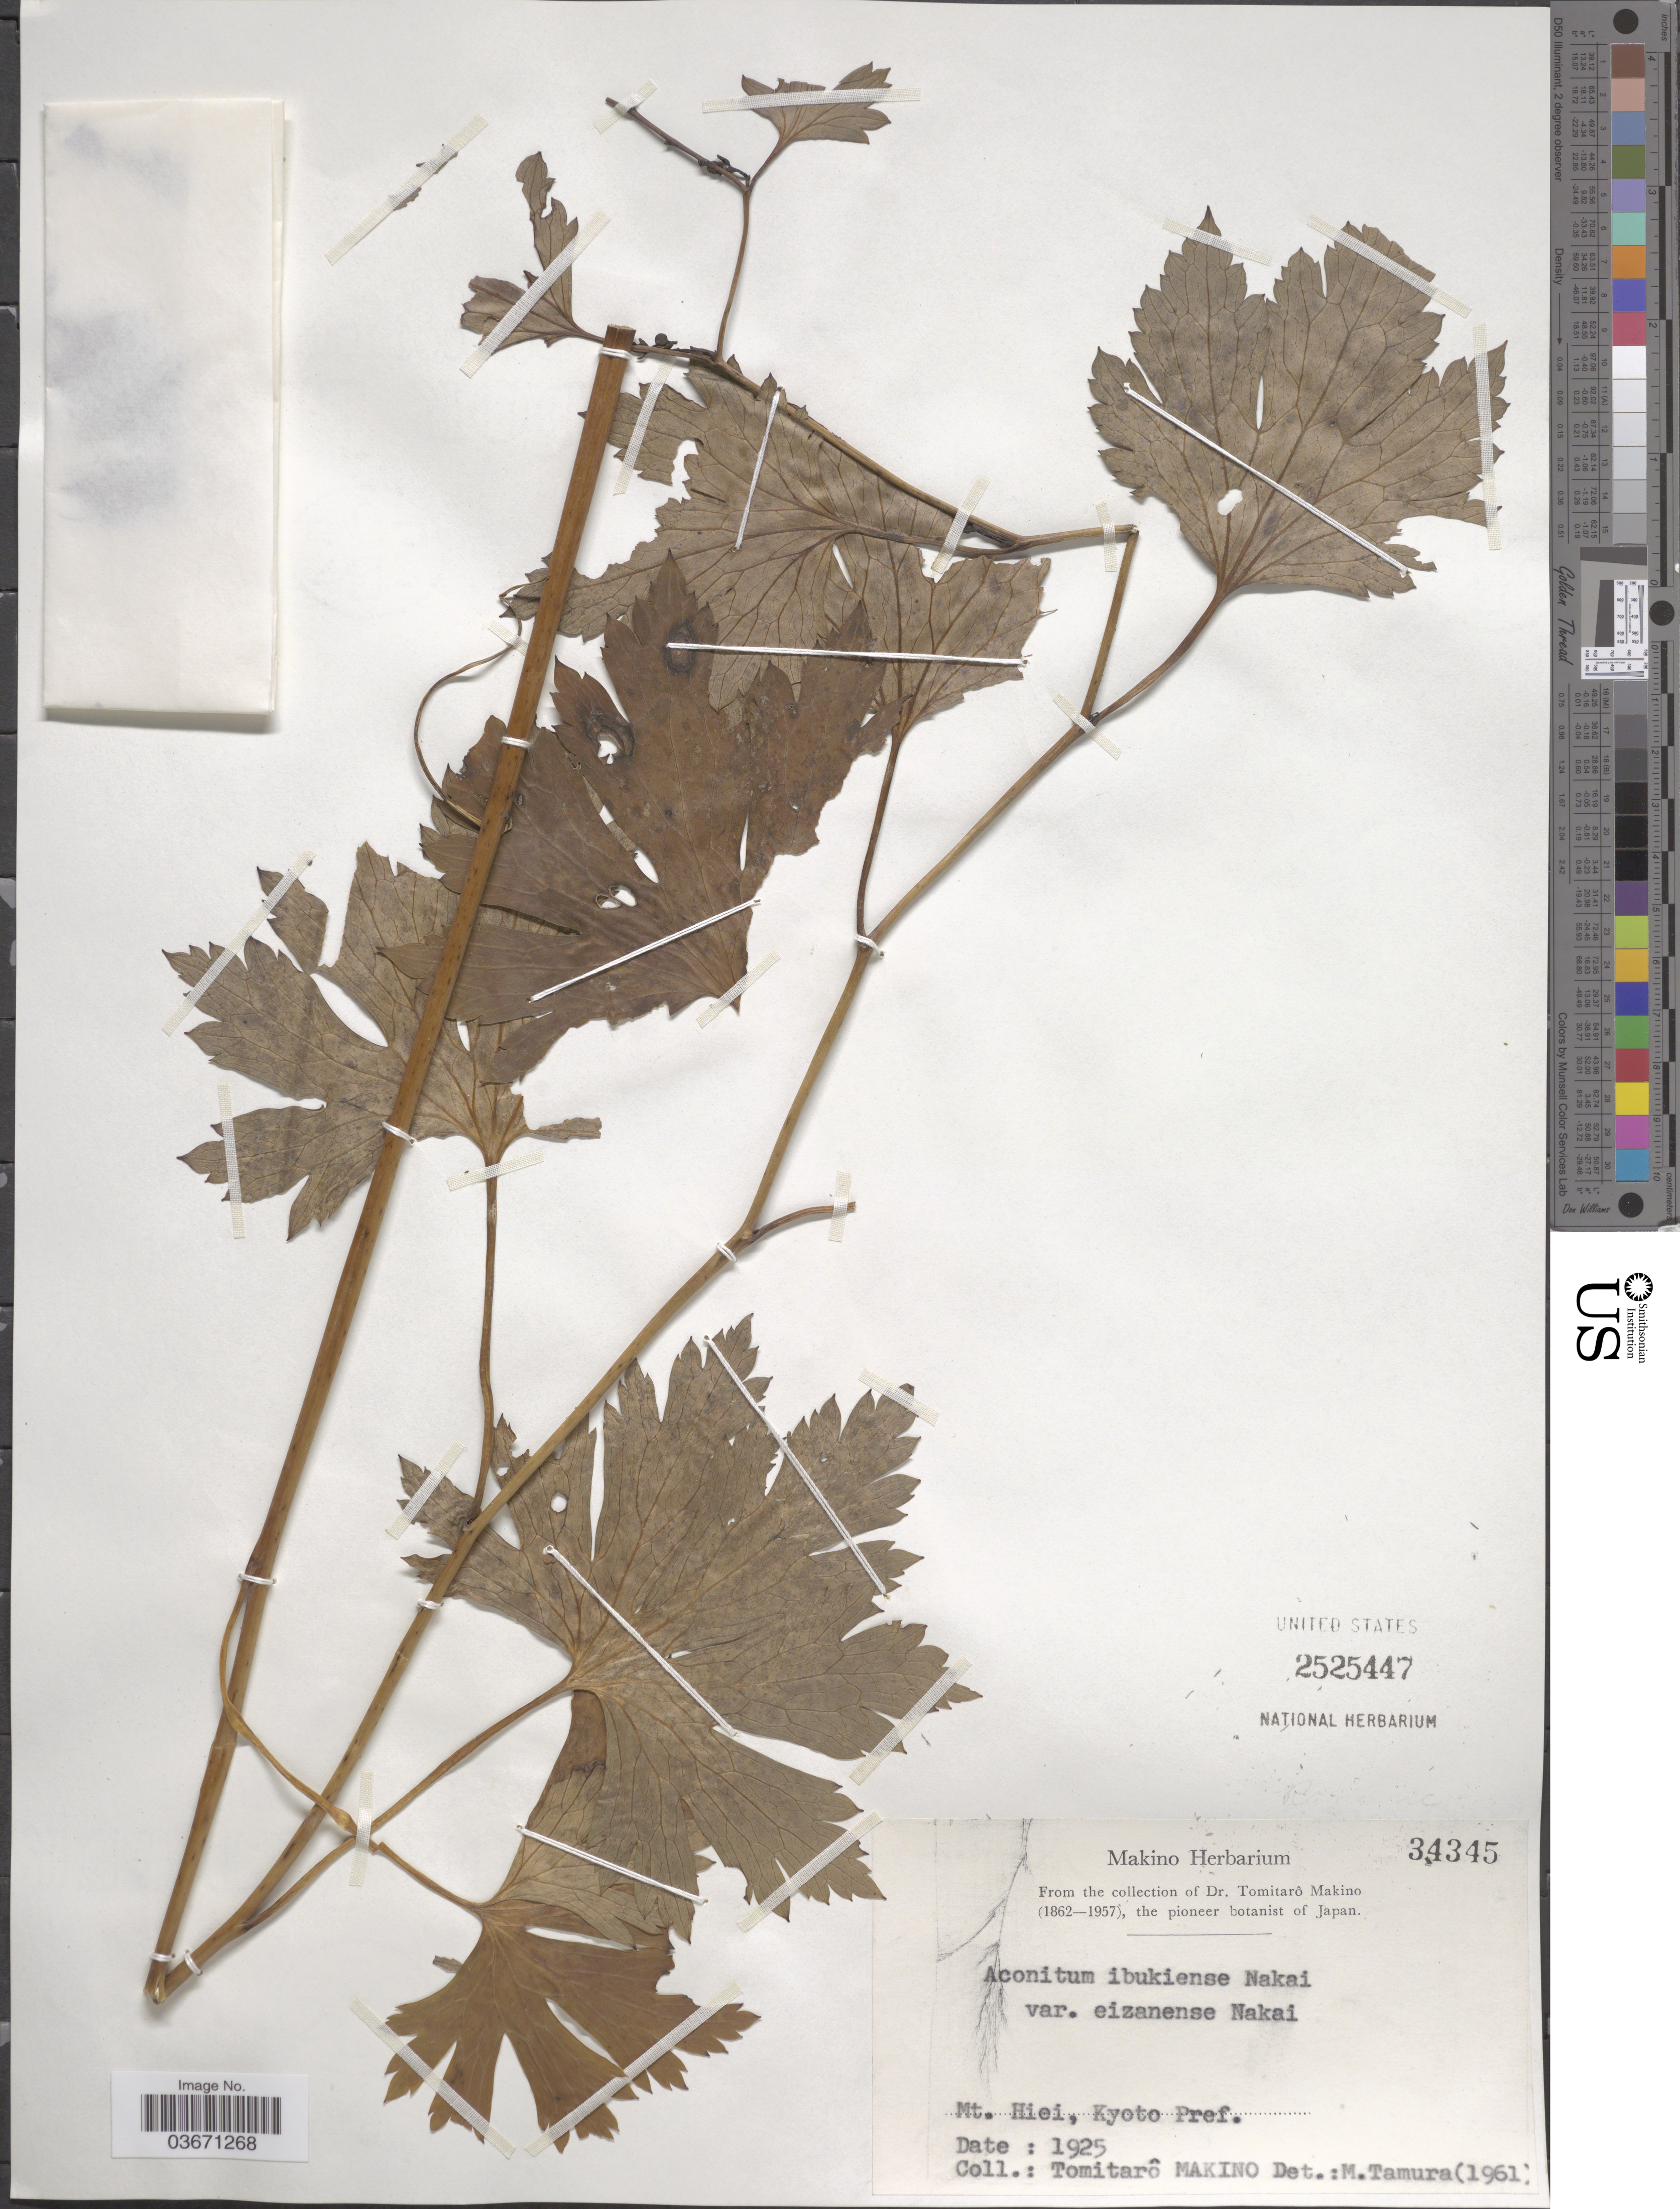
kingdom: Plantae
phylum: Tracheophyta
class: Magnoliopsida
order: Ranunculales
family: Ranunculaceae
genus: Aconitum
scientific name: Aconitum ibukiense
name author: Nakai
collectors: T. Makino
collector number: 34345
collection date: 1925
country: Japan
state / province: Kyoto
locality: Mt. Hiei, Kyoto Pref.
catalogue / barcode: US 2525447